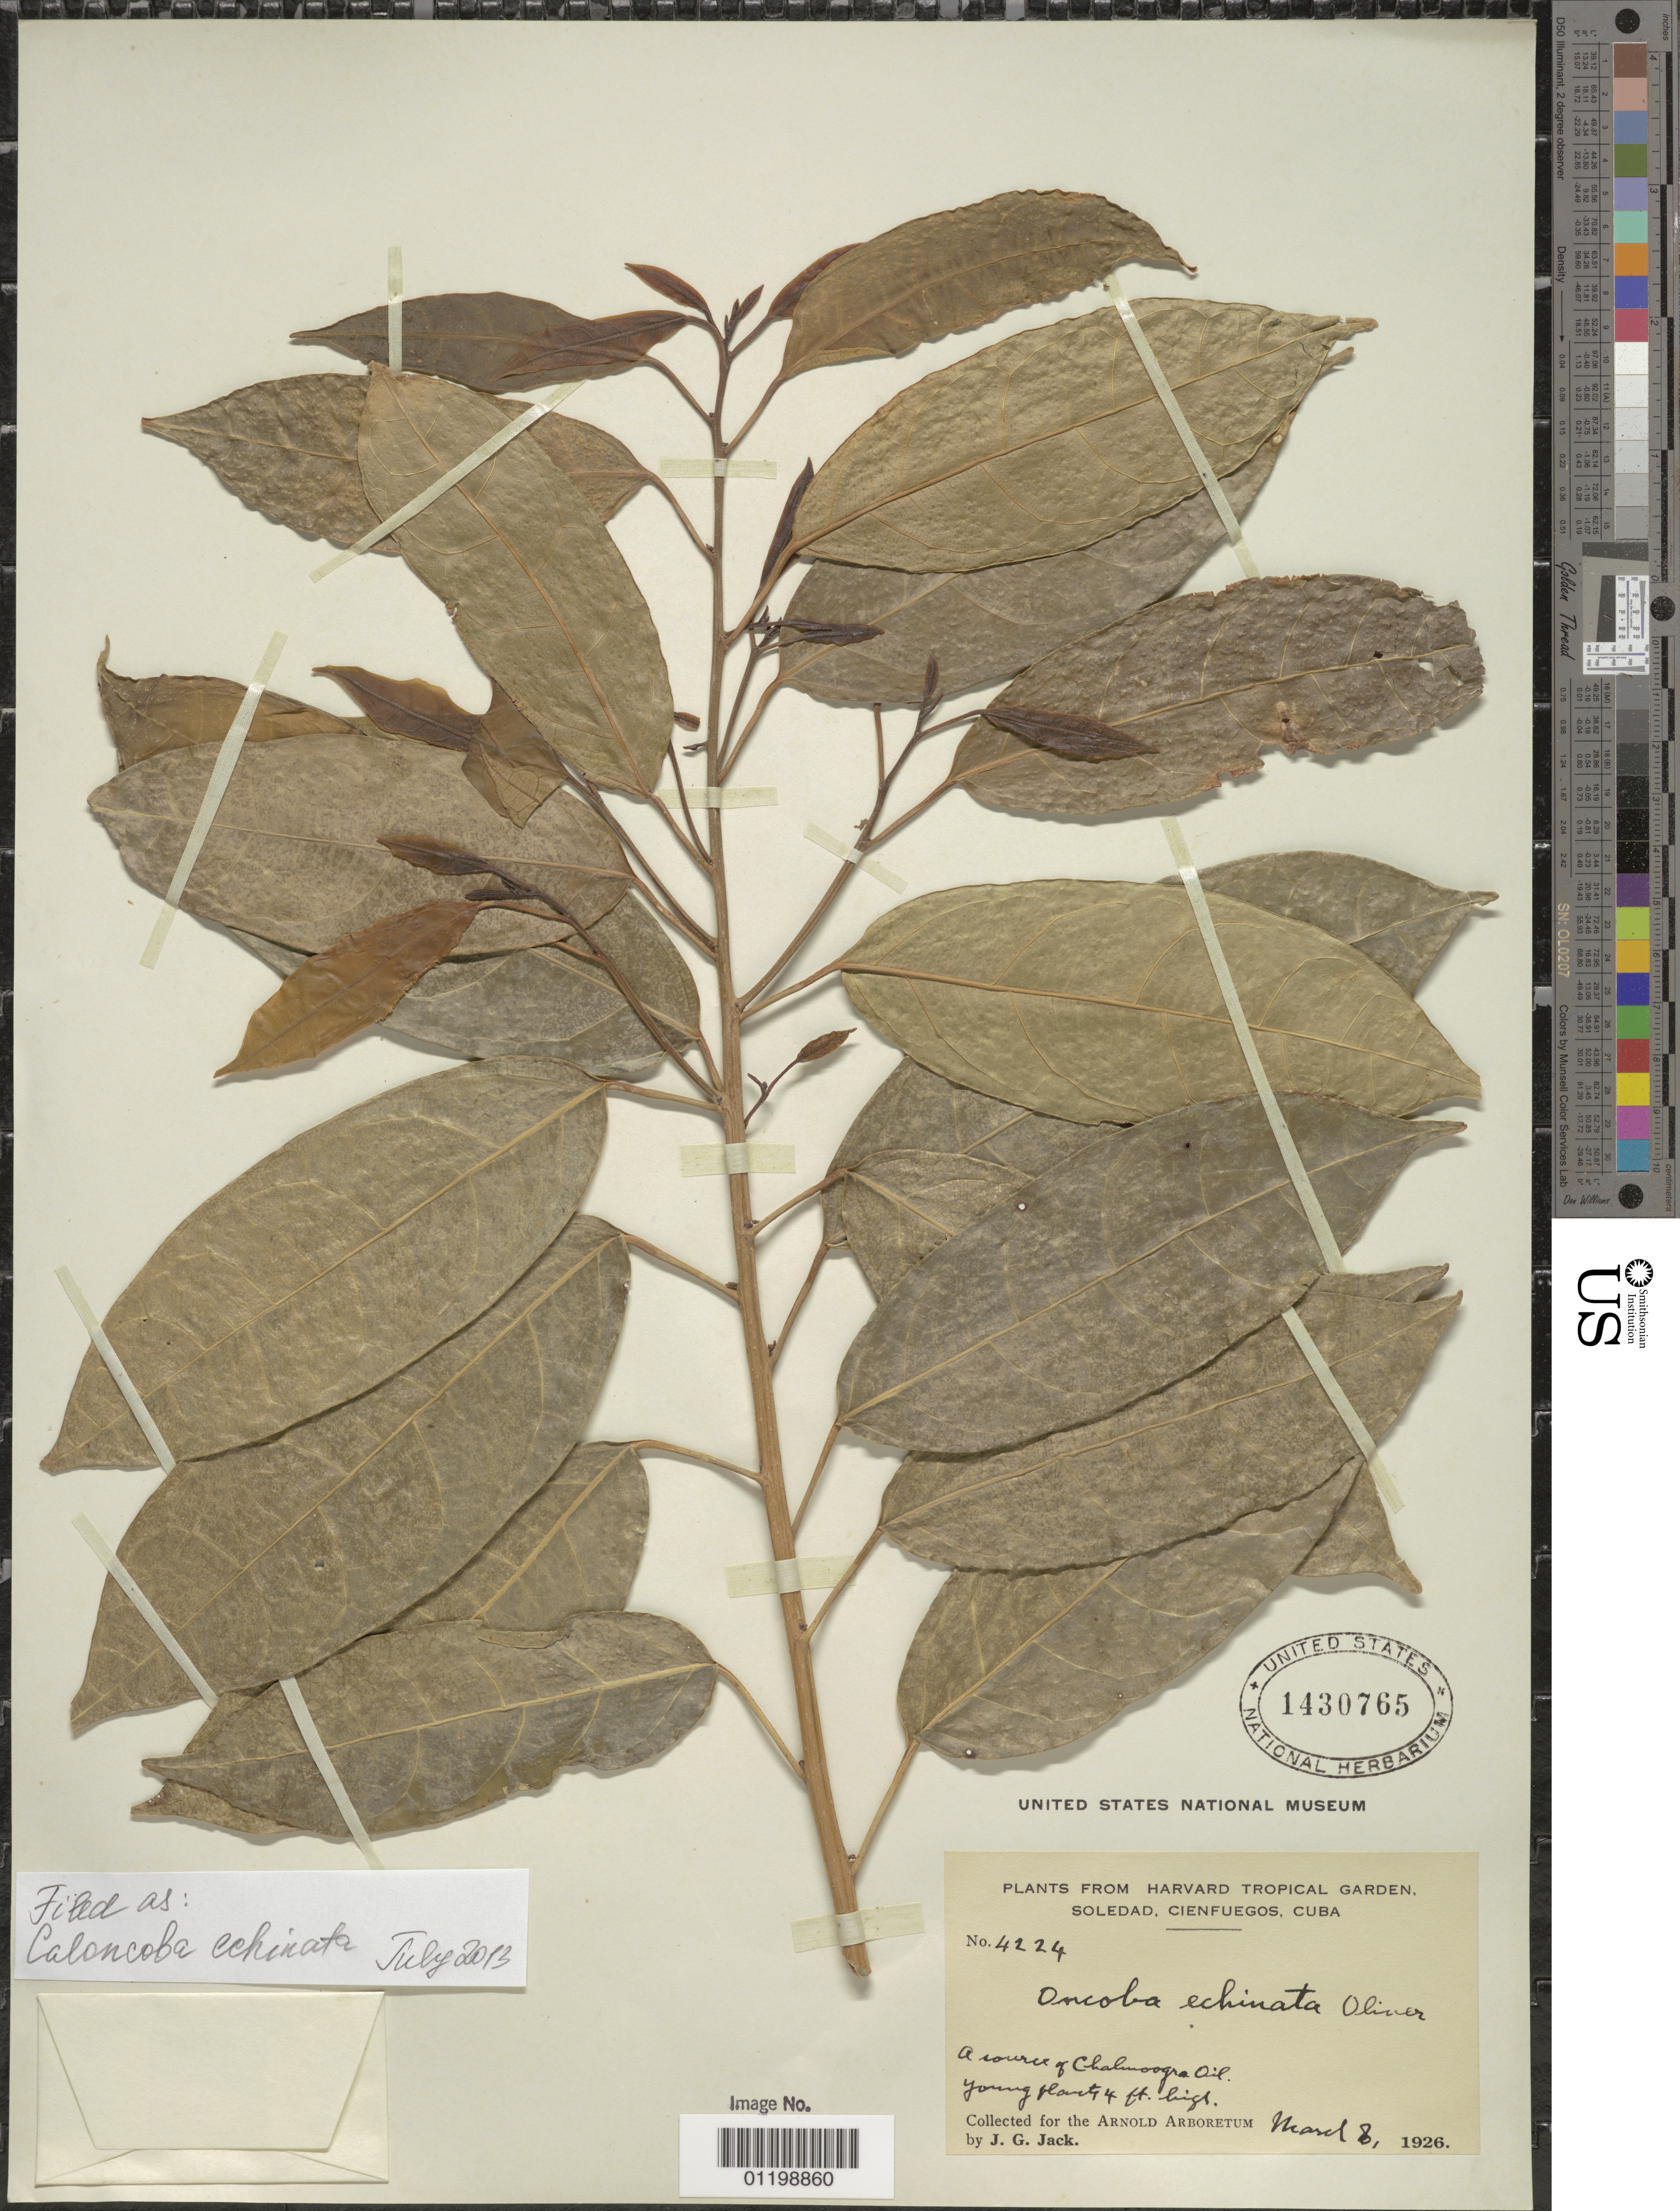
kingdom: Plantae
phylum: Tracheophyta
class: Magnoliopsida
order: Malpighiales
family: Achariaceae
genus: Caloncoba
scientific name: Caloncoba echinata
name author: (Oliv.) Gilg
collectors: J. G. Jack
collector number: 4224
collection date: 1926-03-08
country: Cuba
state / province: Cienfuegos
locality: Soledad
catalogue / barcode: US 1430765